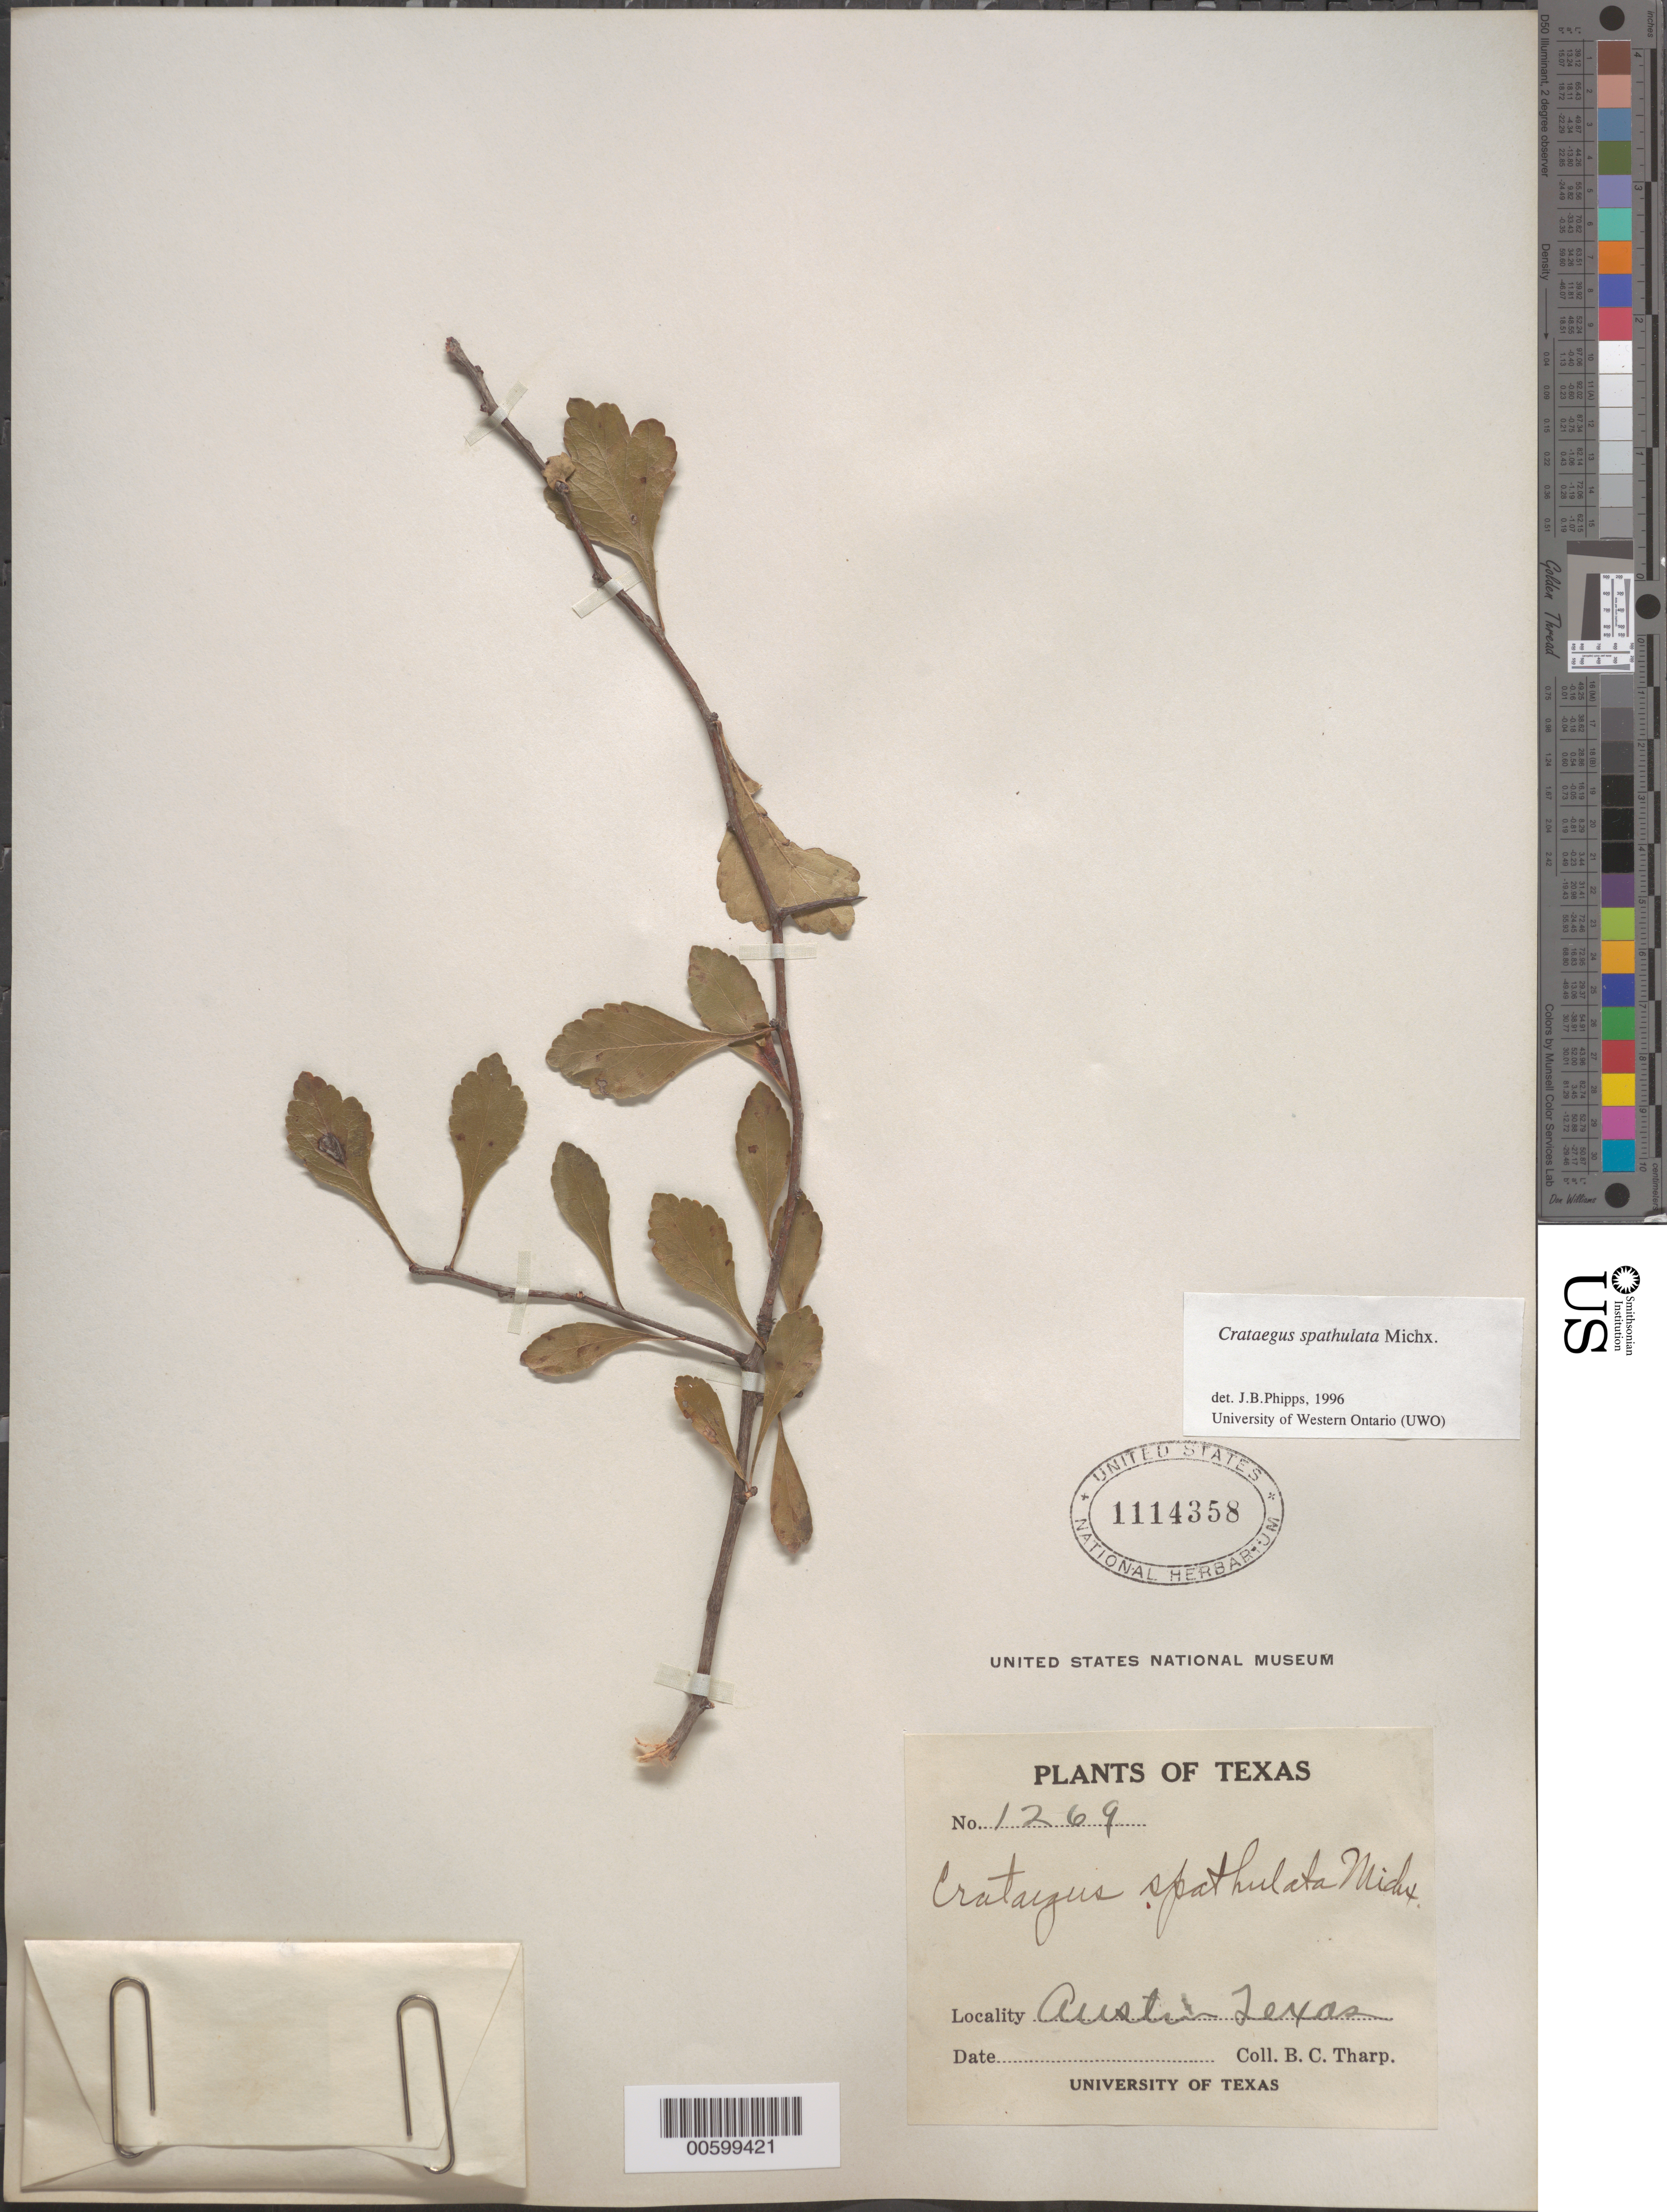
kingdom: Plantae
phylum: Tracheophyta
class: Magnoliopsida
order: Rosales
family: Rosaceae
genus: Crataegus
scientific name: Crataegus spathulata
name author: Michx.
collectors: B. C. Tharp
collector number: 1269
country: United States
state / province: Texas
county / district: Travis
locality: Austin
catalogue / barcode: US 1114358